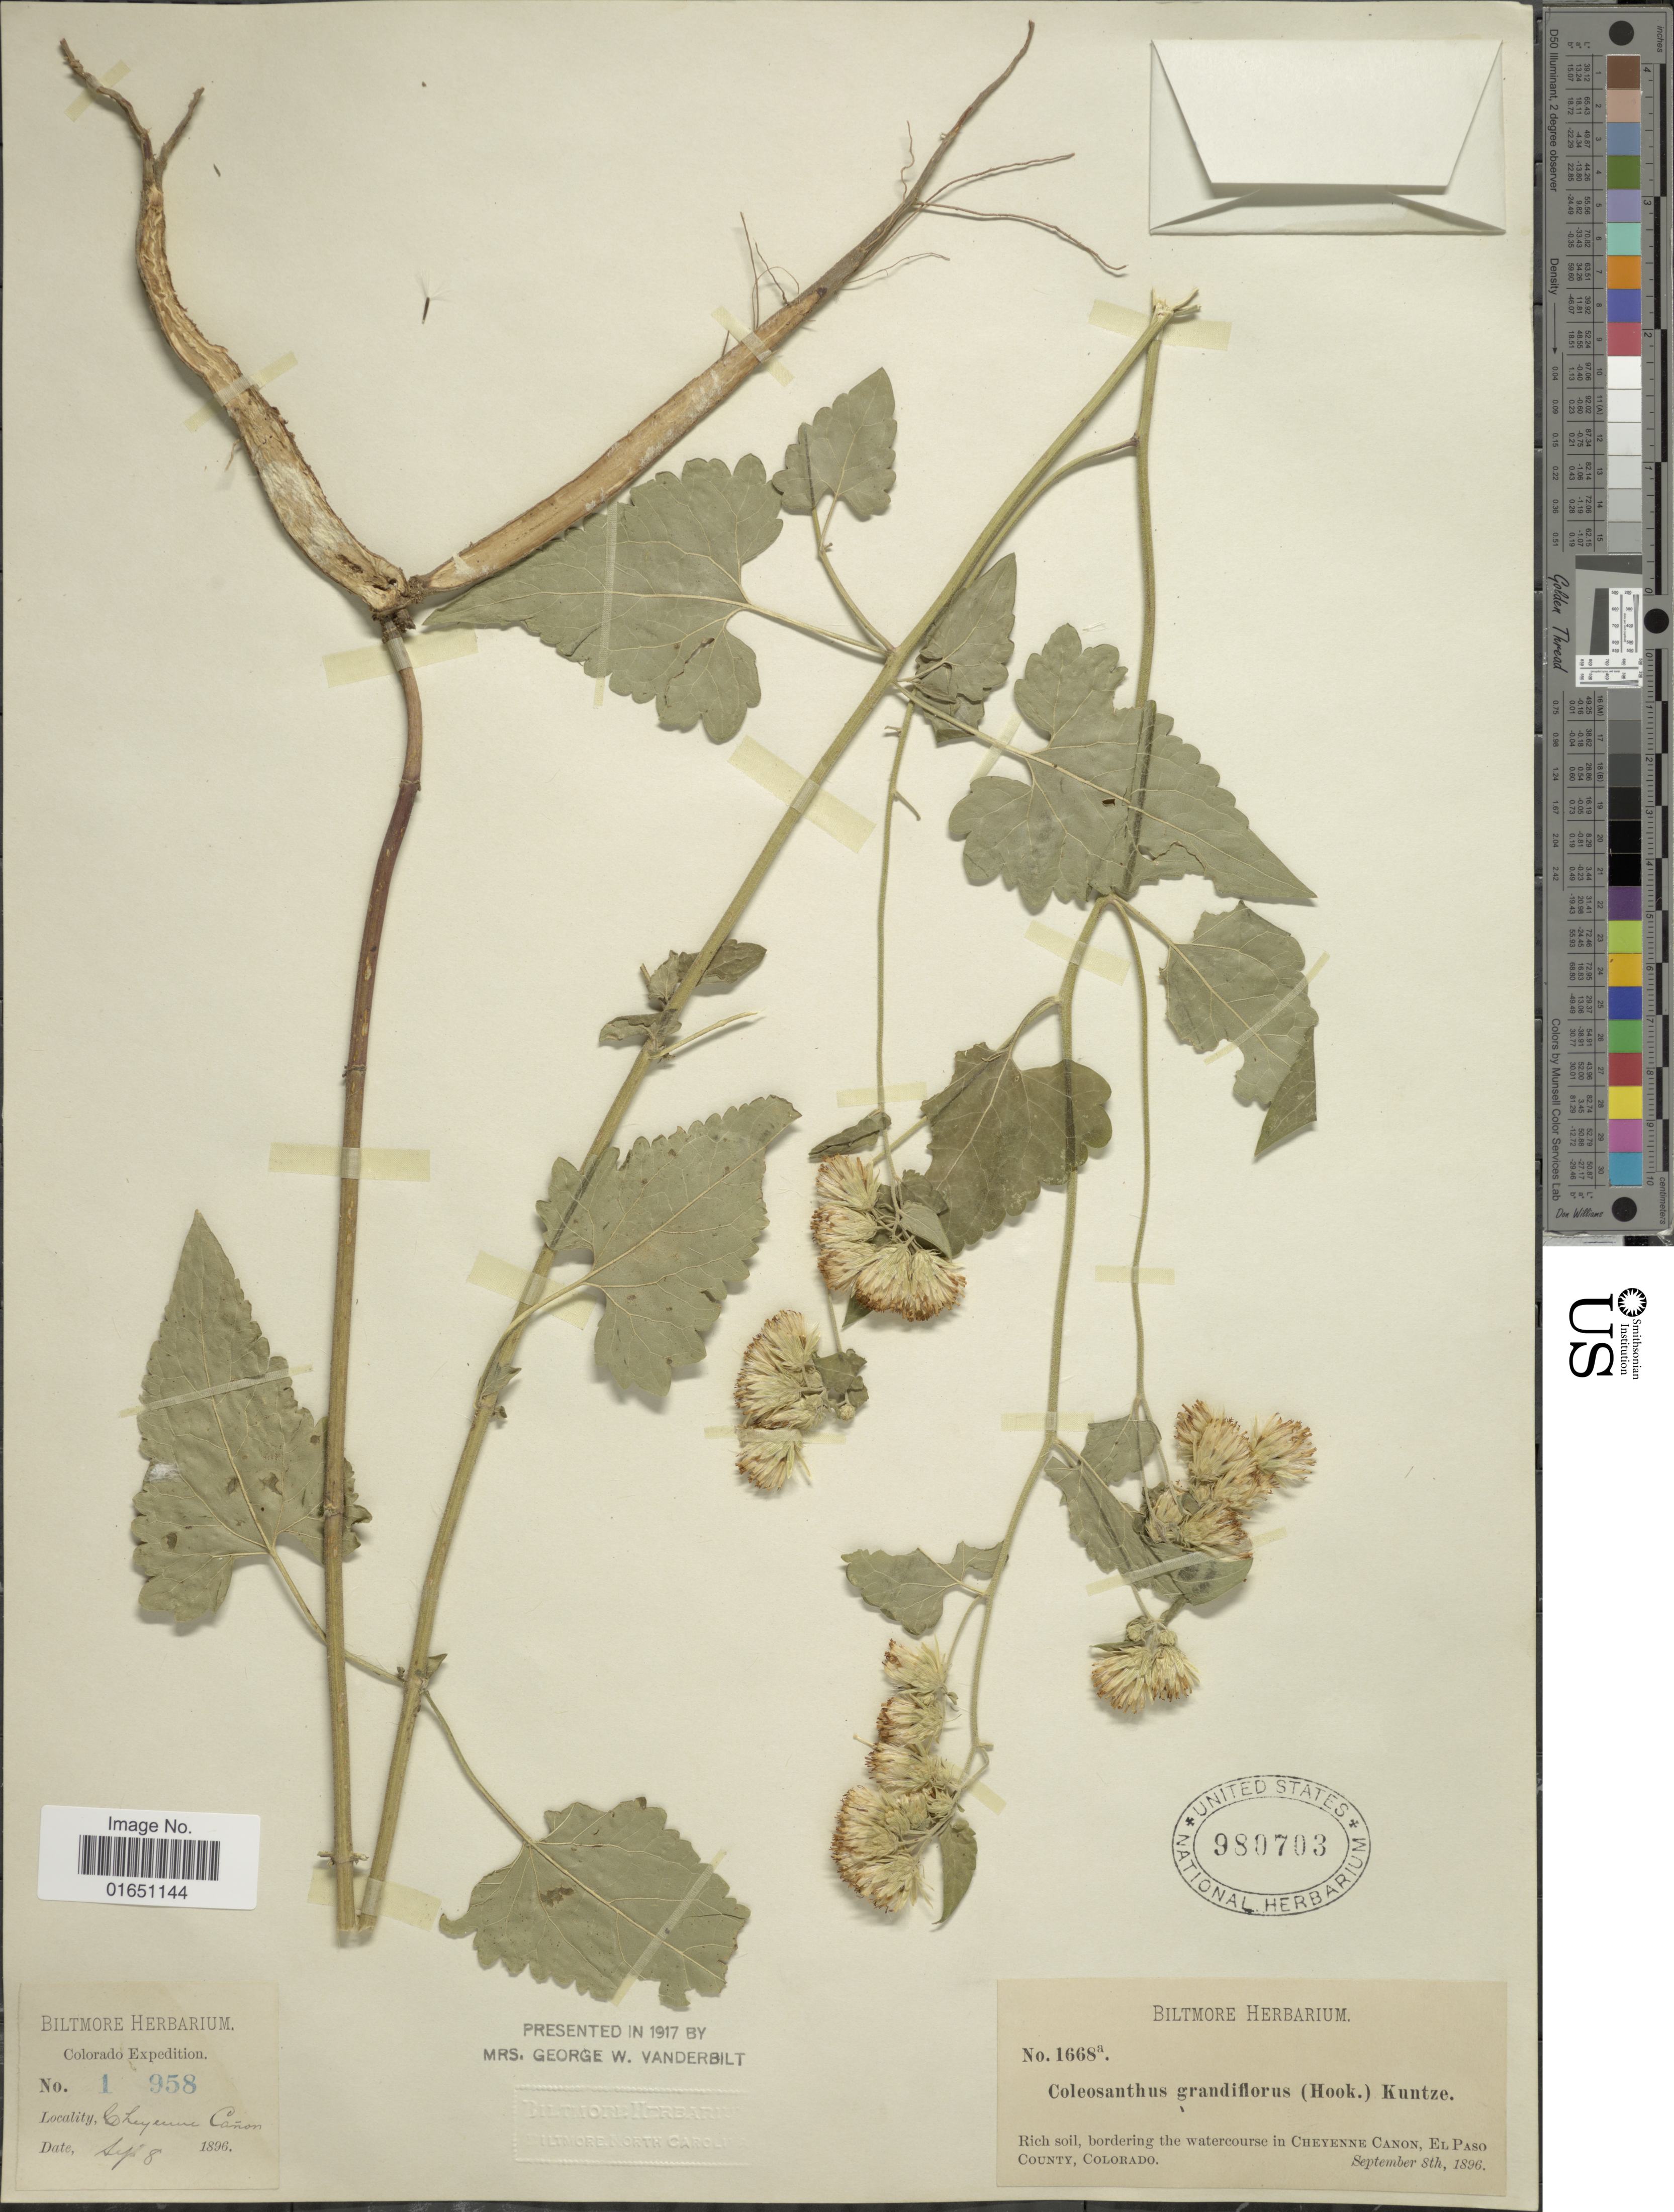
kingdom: Plantae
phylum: Tracheophyta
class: Magnoliopsida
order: Asterales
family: Asteraceae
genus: Brickellia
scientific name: Brickellia grandiflora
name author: (Hook.) Nutt.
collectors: ex herb. Biltmore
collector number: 1668a/1958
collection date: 1896-09-08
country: United States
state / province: Colorado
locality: Rich soil, bordering the watercourse in Cheyenne Canon, El Paso County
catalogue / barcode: US 980703